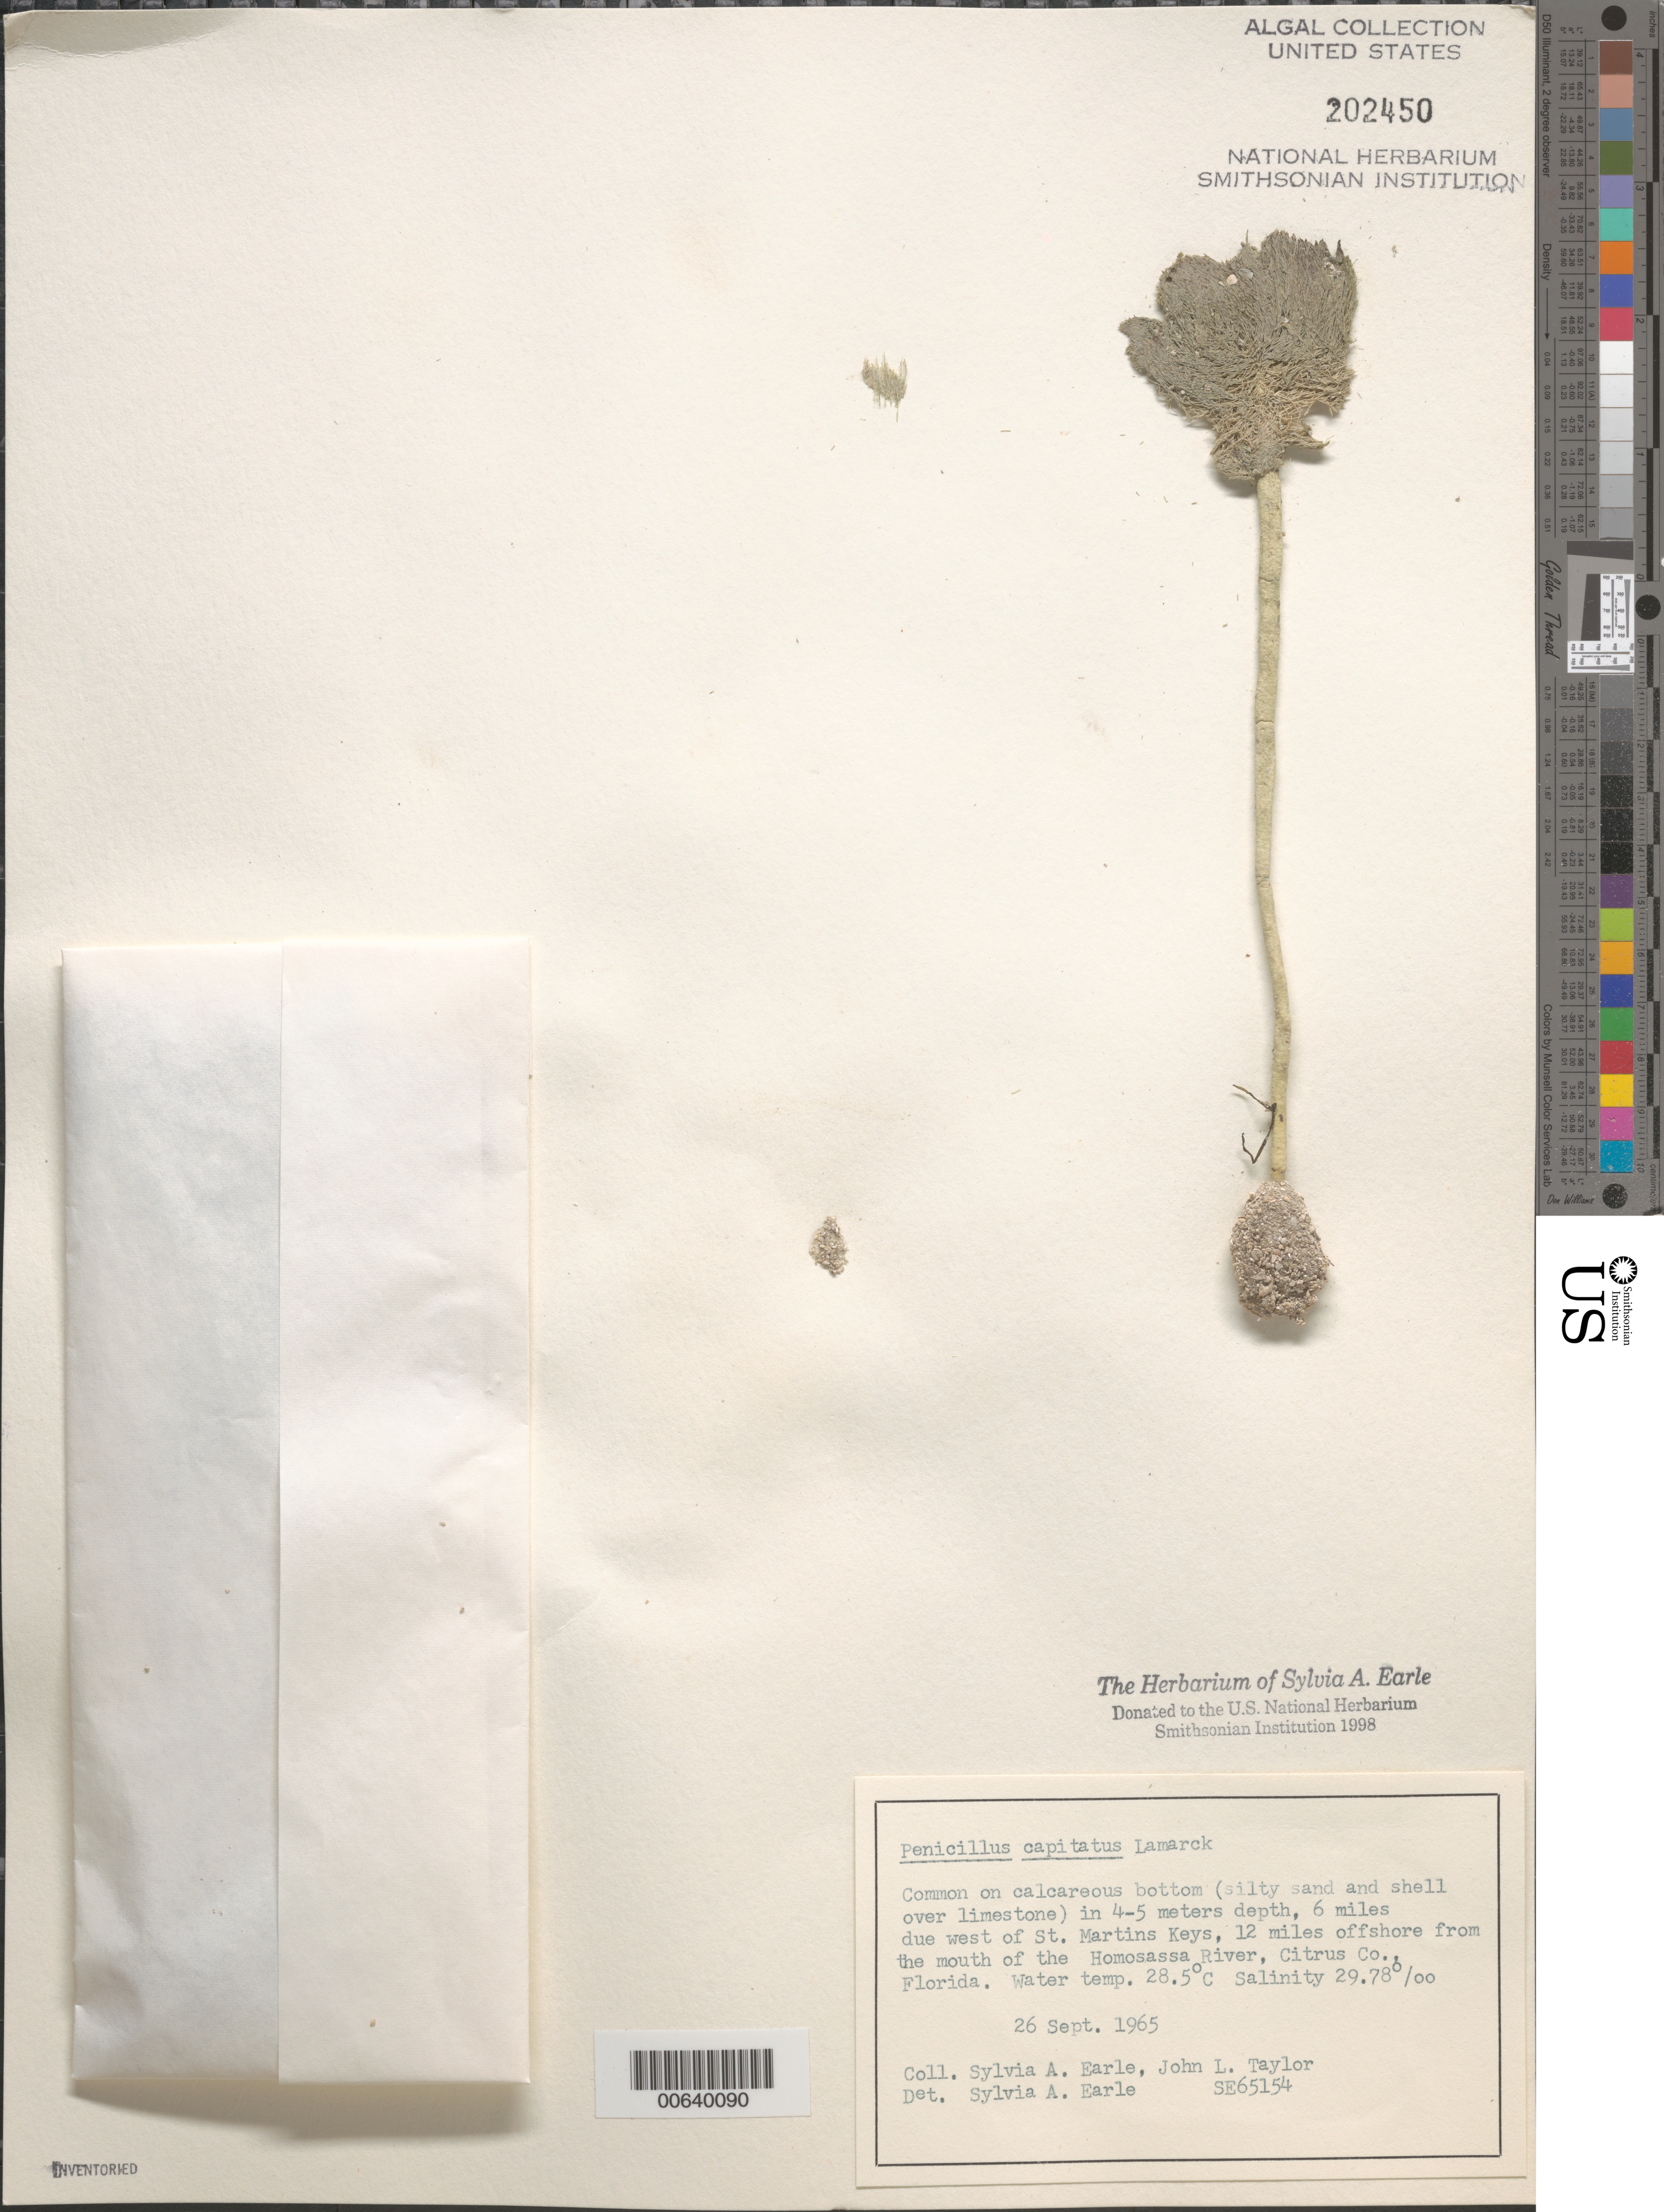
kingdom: Plantae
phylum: Chlorophyta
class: Ulvophyceae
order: Bryopsidales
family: Udoteaceae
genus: Penicillus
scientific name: Penicillus capitatus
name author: Lam.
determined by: Earle, S. A.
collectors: S. A. Earle & J. L. Taylor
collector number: SE 65154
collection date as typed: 26 Sep 1965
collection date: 1965-09-26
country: United States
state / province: Florida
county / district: Citrus County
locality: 12 miles off Homosassa River mouth, 6 miles west of St. Martins Keys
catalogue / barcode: US 202450